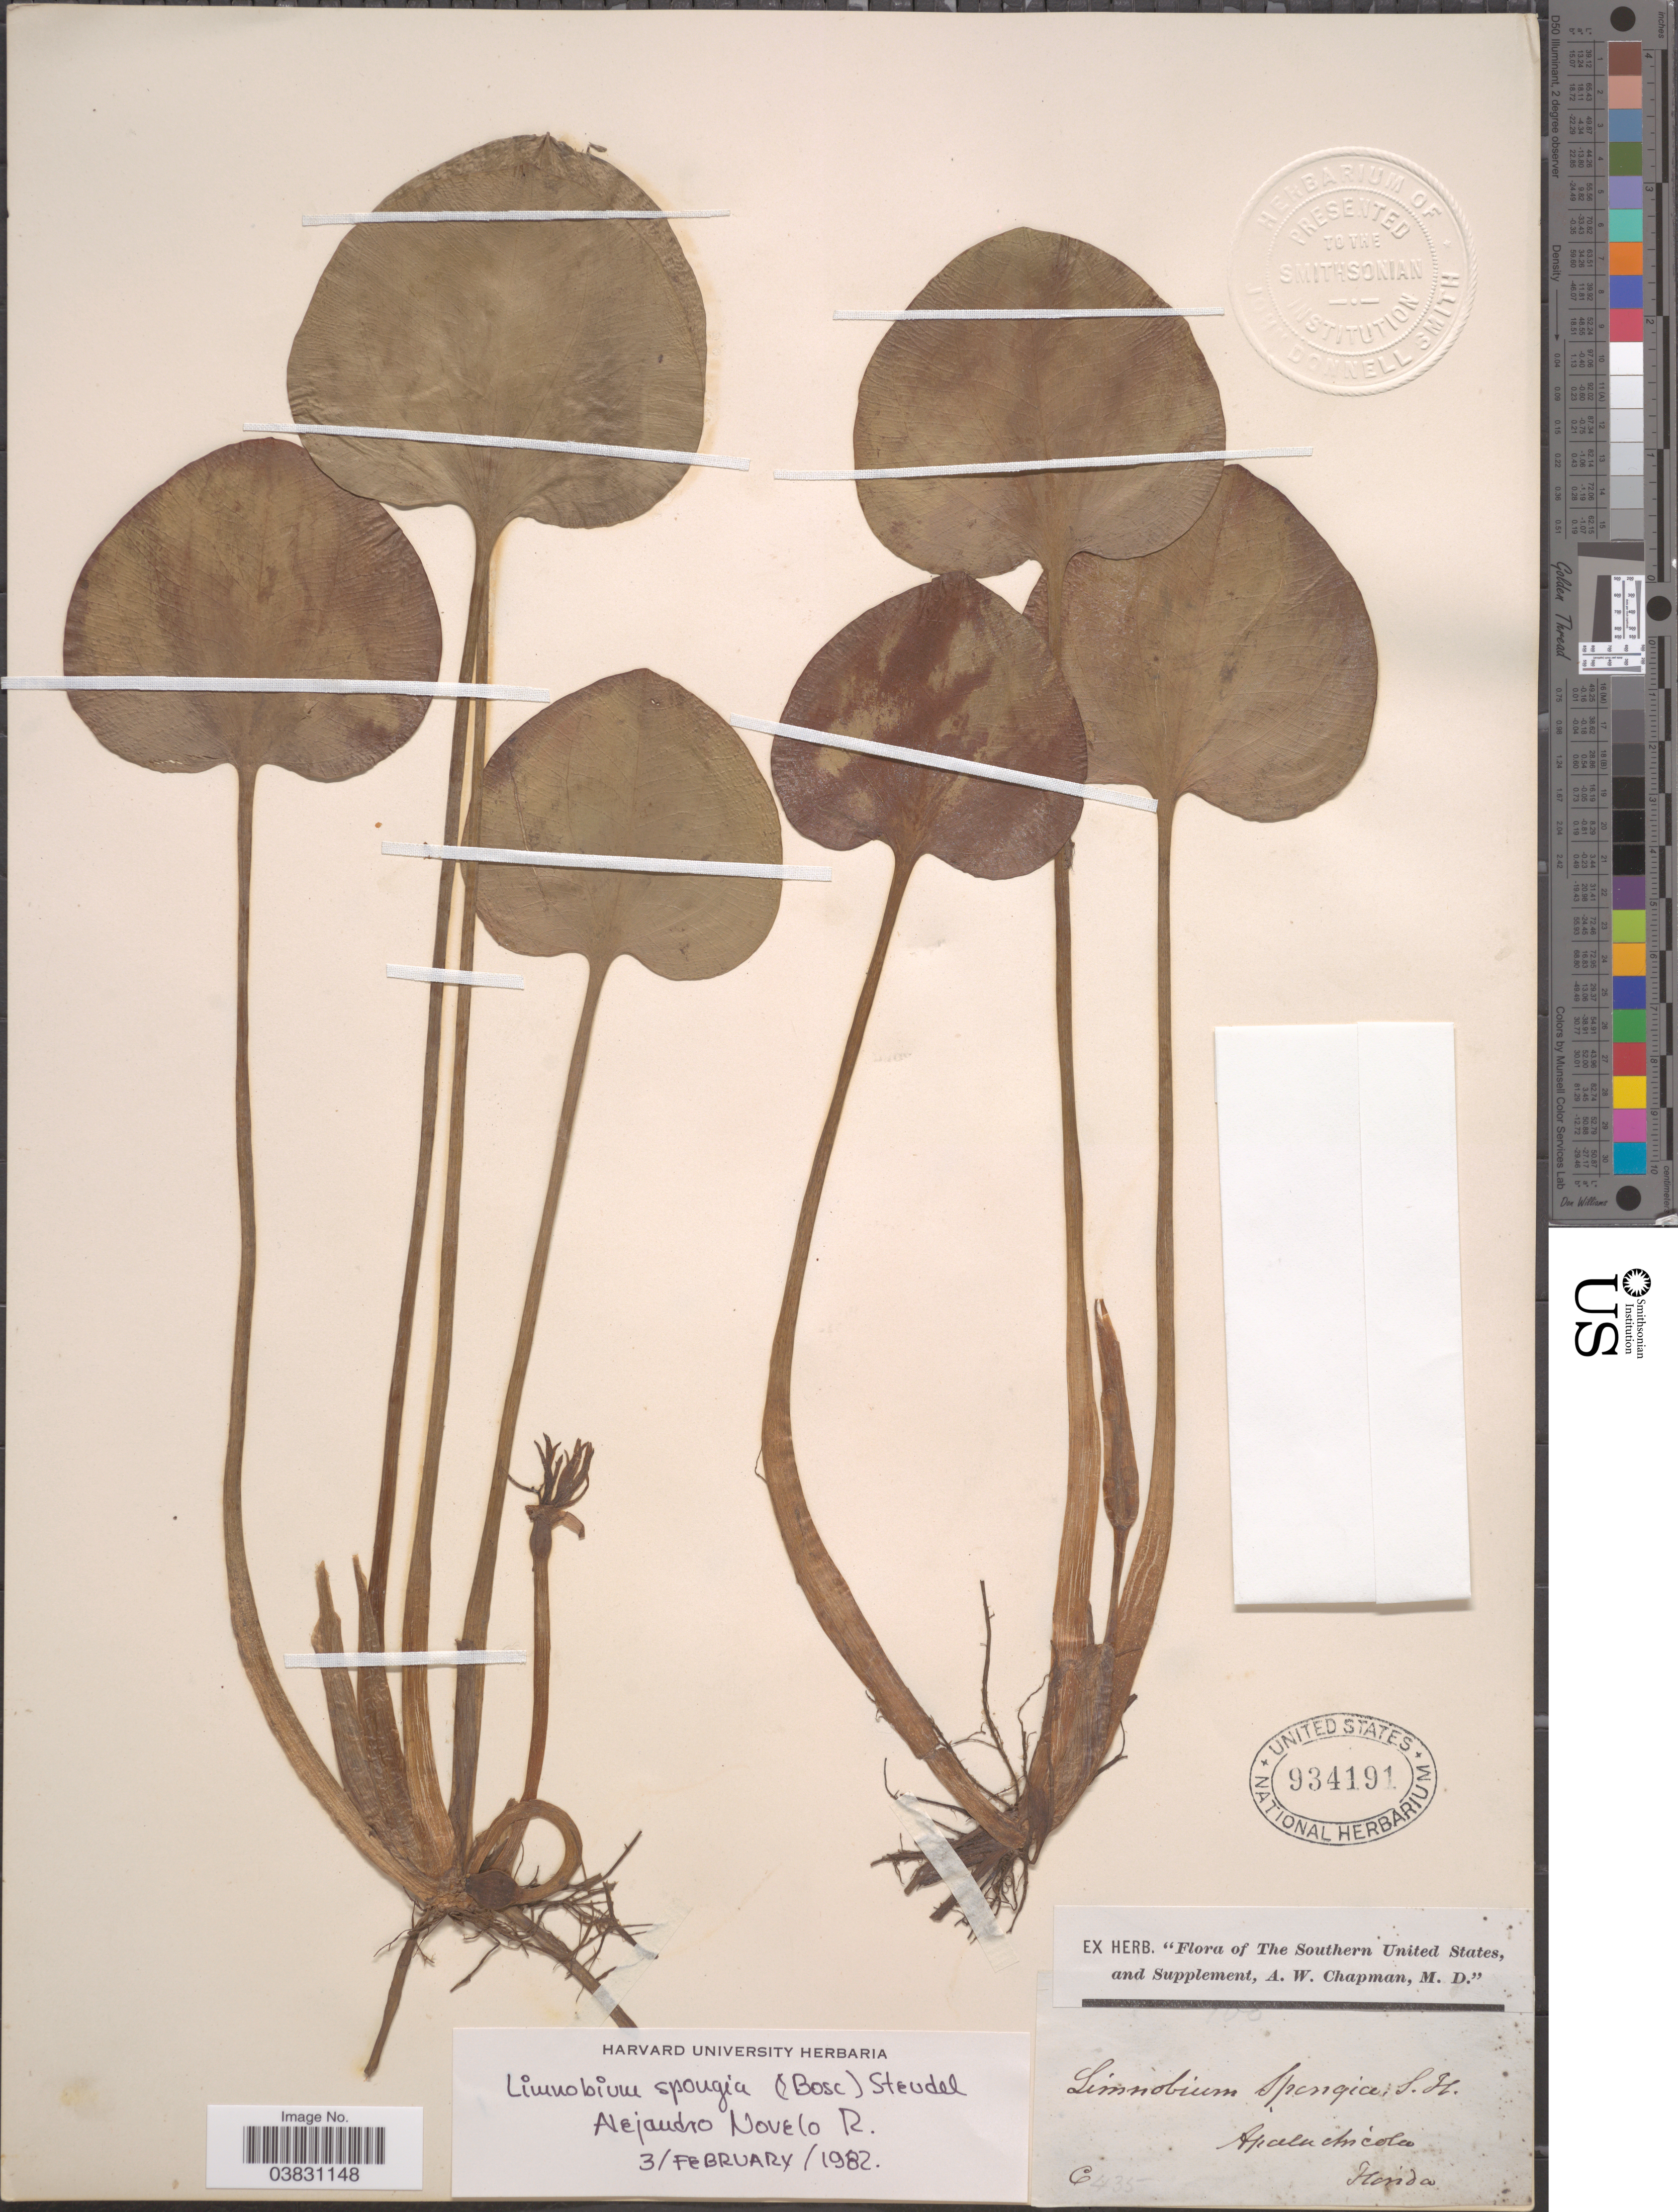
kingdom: Plantae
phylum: Tracheophyta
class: Liliopsida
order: Alismatales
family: Hydrocharitaceae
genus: Limnobium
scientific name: Limnobium spongia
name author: (Bosc) Rich. ex Steud.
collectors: ex herb. A.W. Chapman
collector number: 435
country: United States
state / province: Florida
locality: The Southern United States.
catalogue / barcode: US 934191